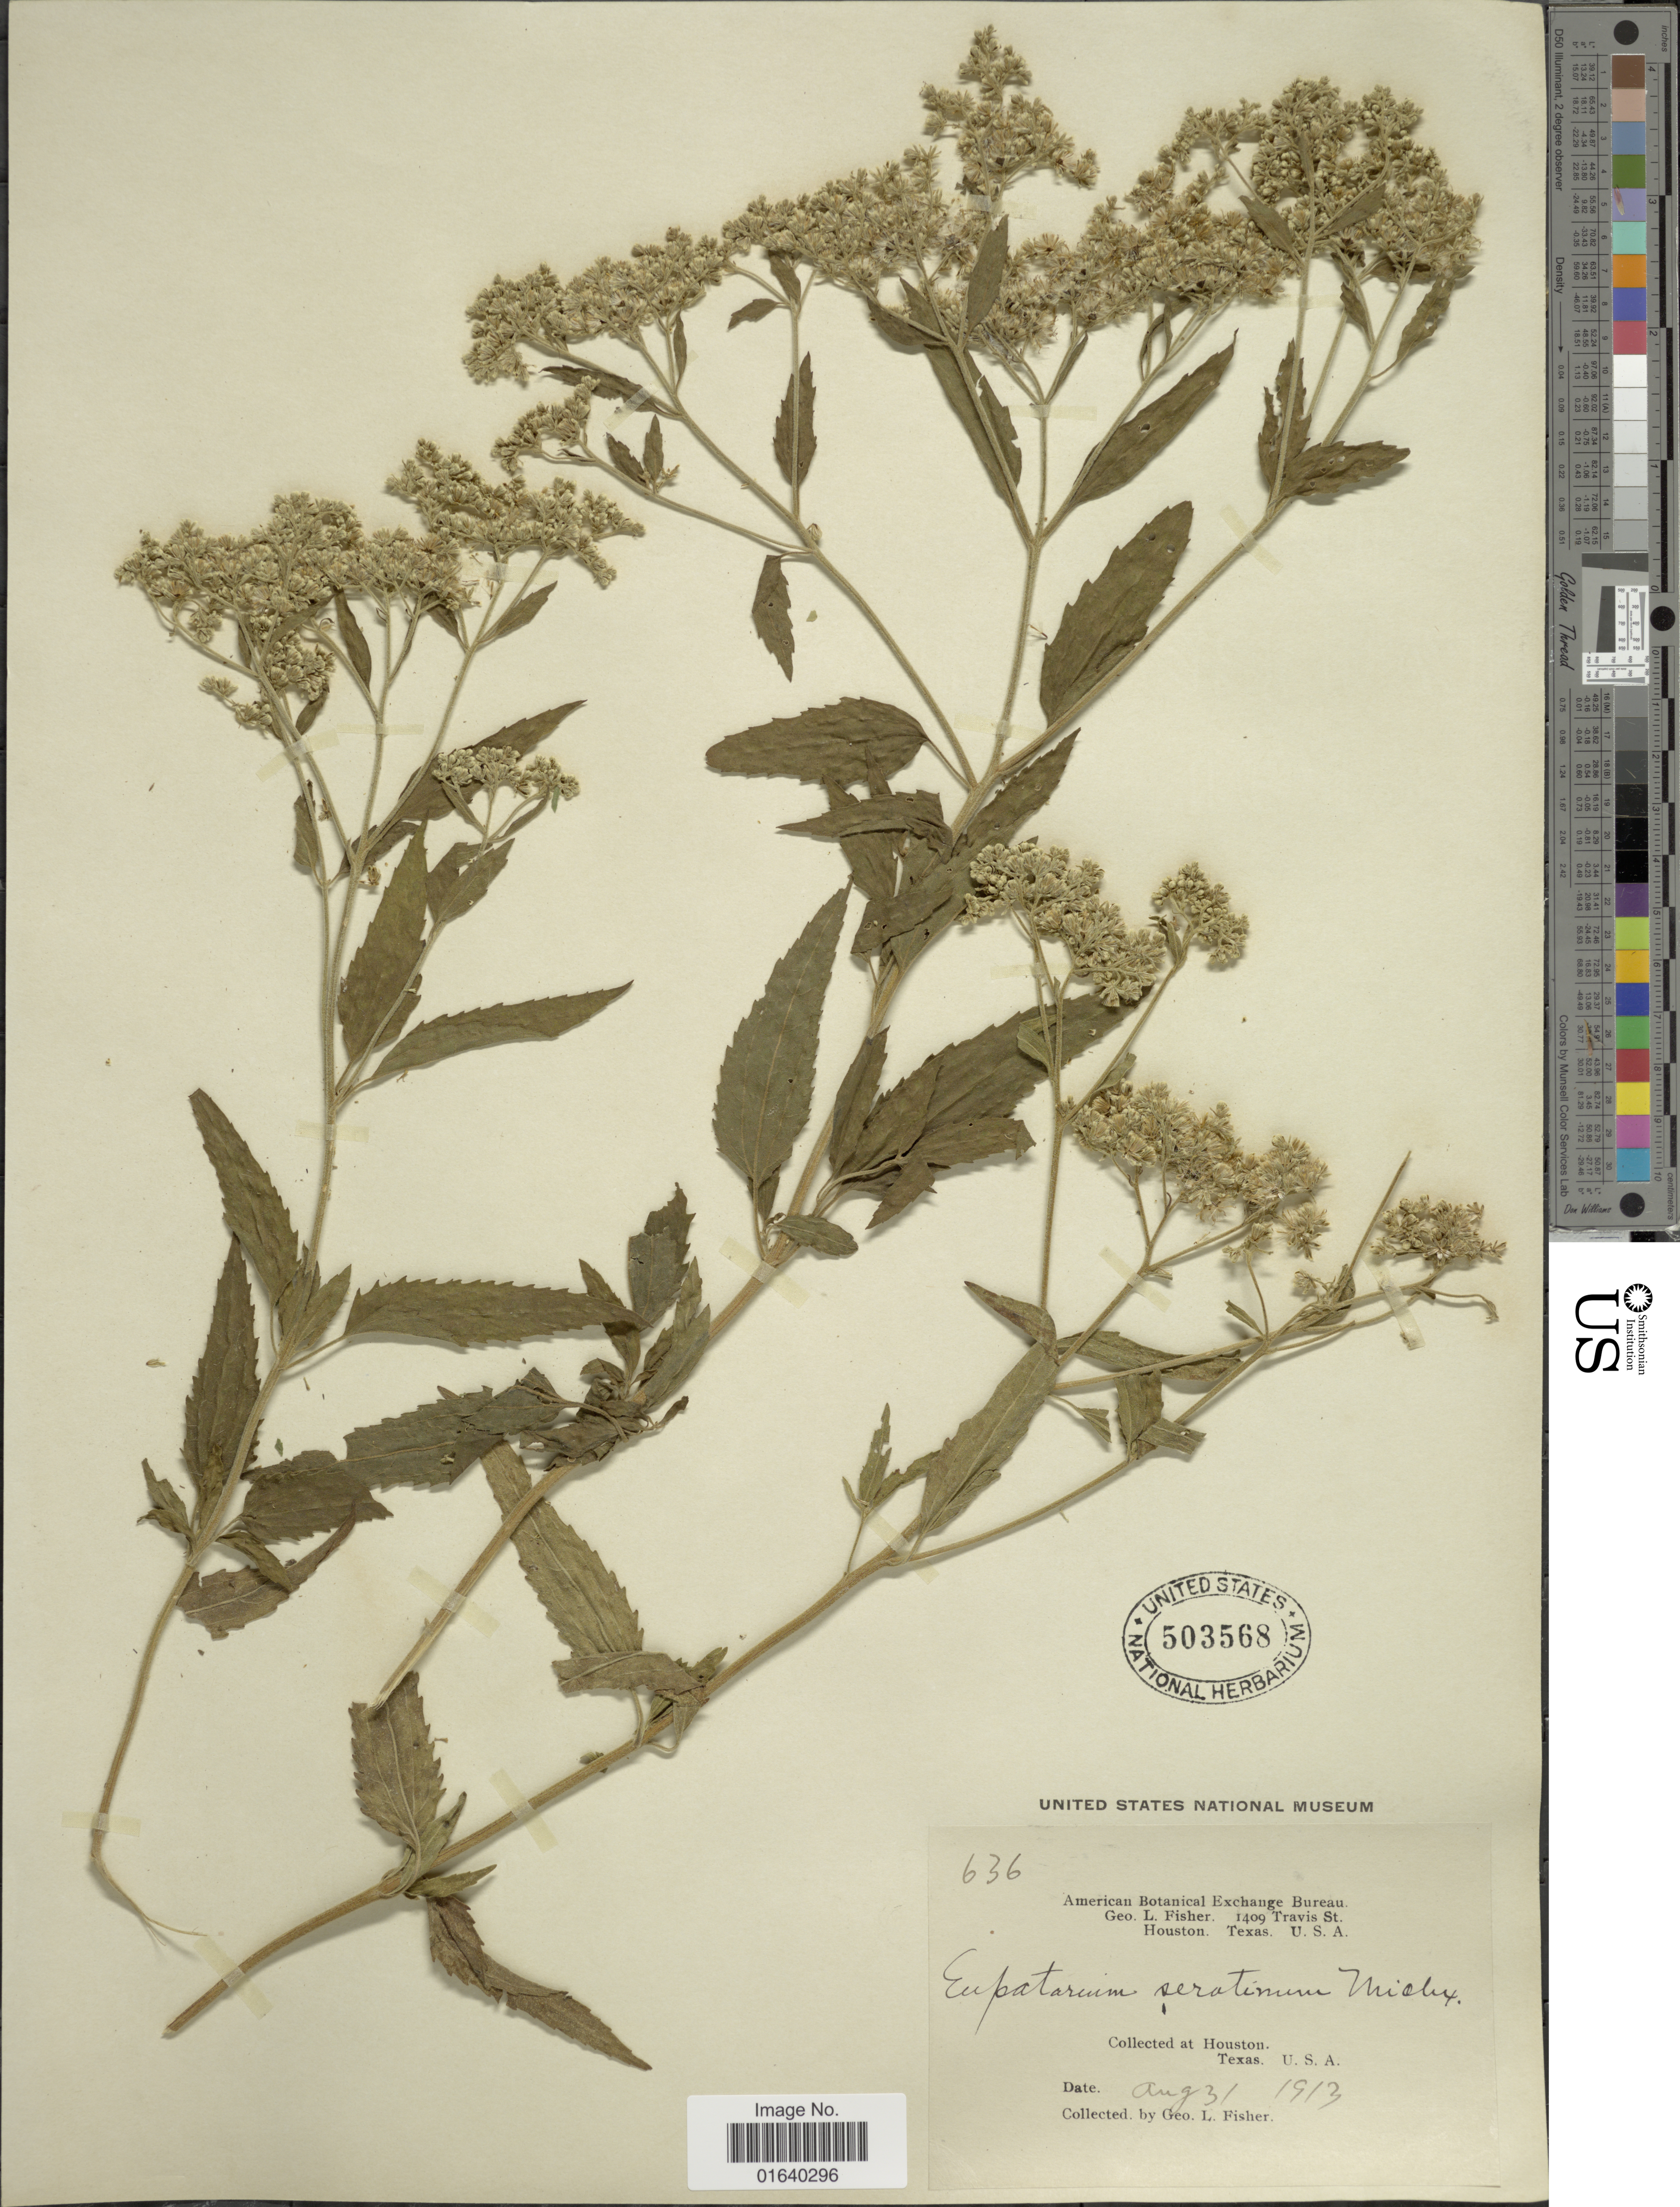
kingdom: Plantae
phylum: Tracheophyta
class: Magnoliopsida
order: Asterales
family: Asteraceae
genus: Eupatorium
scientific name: Eupatorium serotinum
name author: Michx.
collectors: G. L. Fisher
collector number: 636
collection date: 1913-08-31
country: United States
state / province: Texas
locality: Houston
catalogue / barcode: US 503568